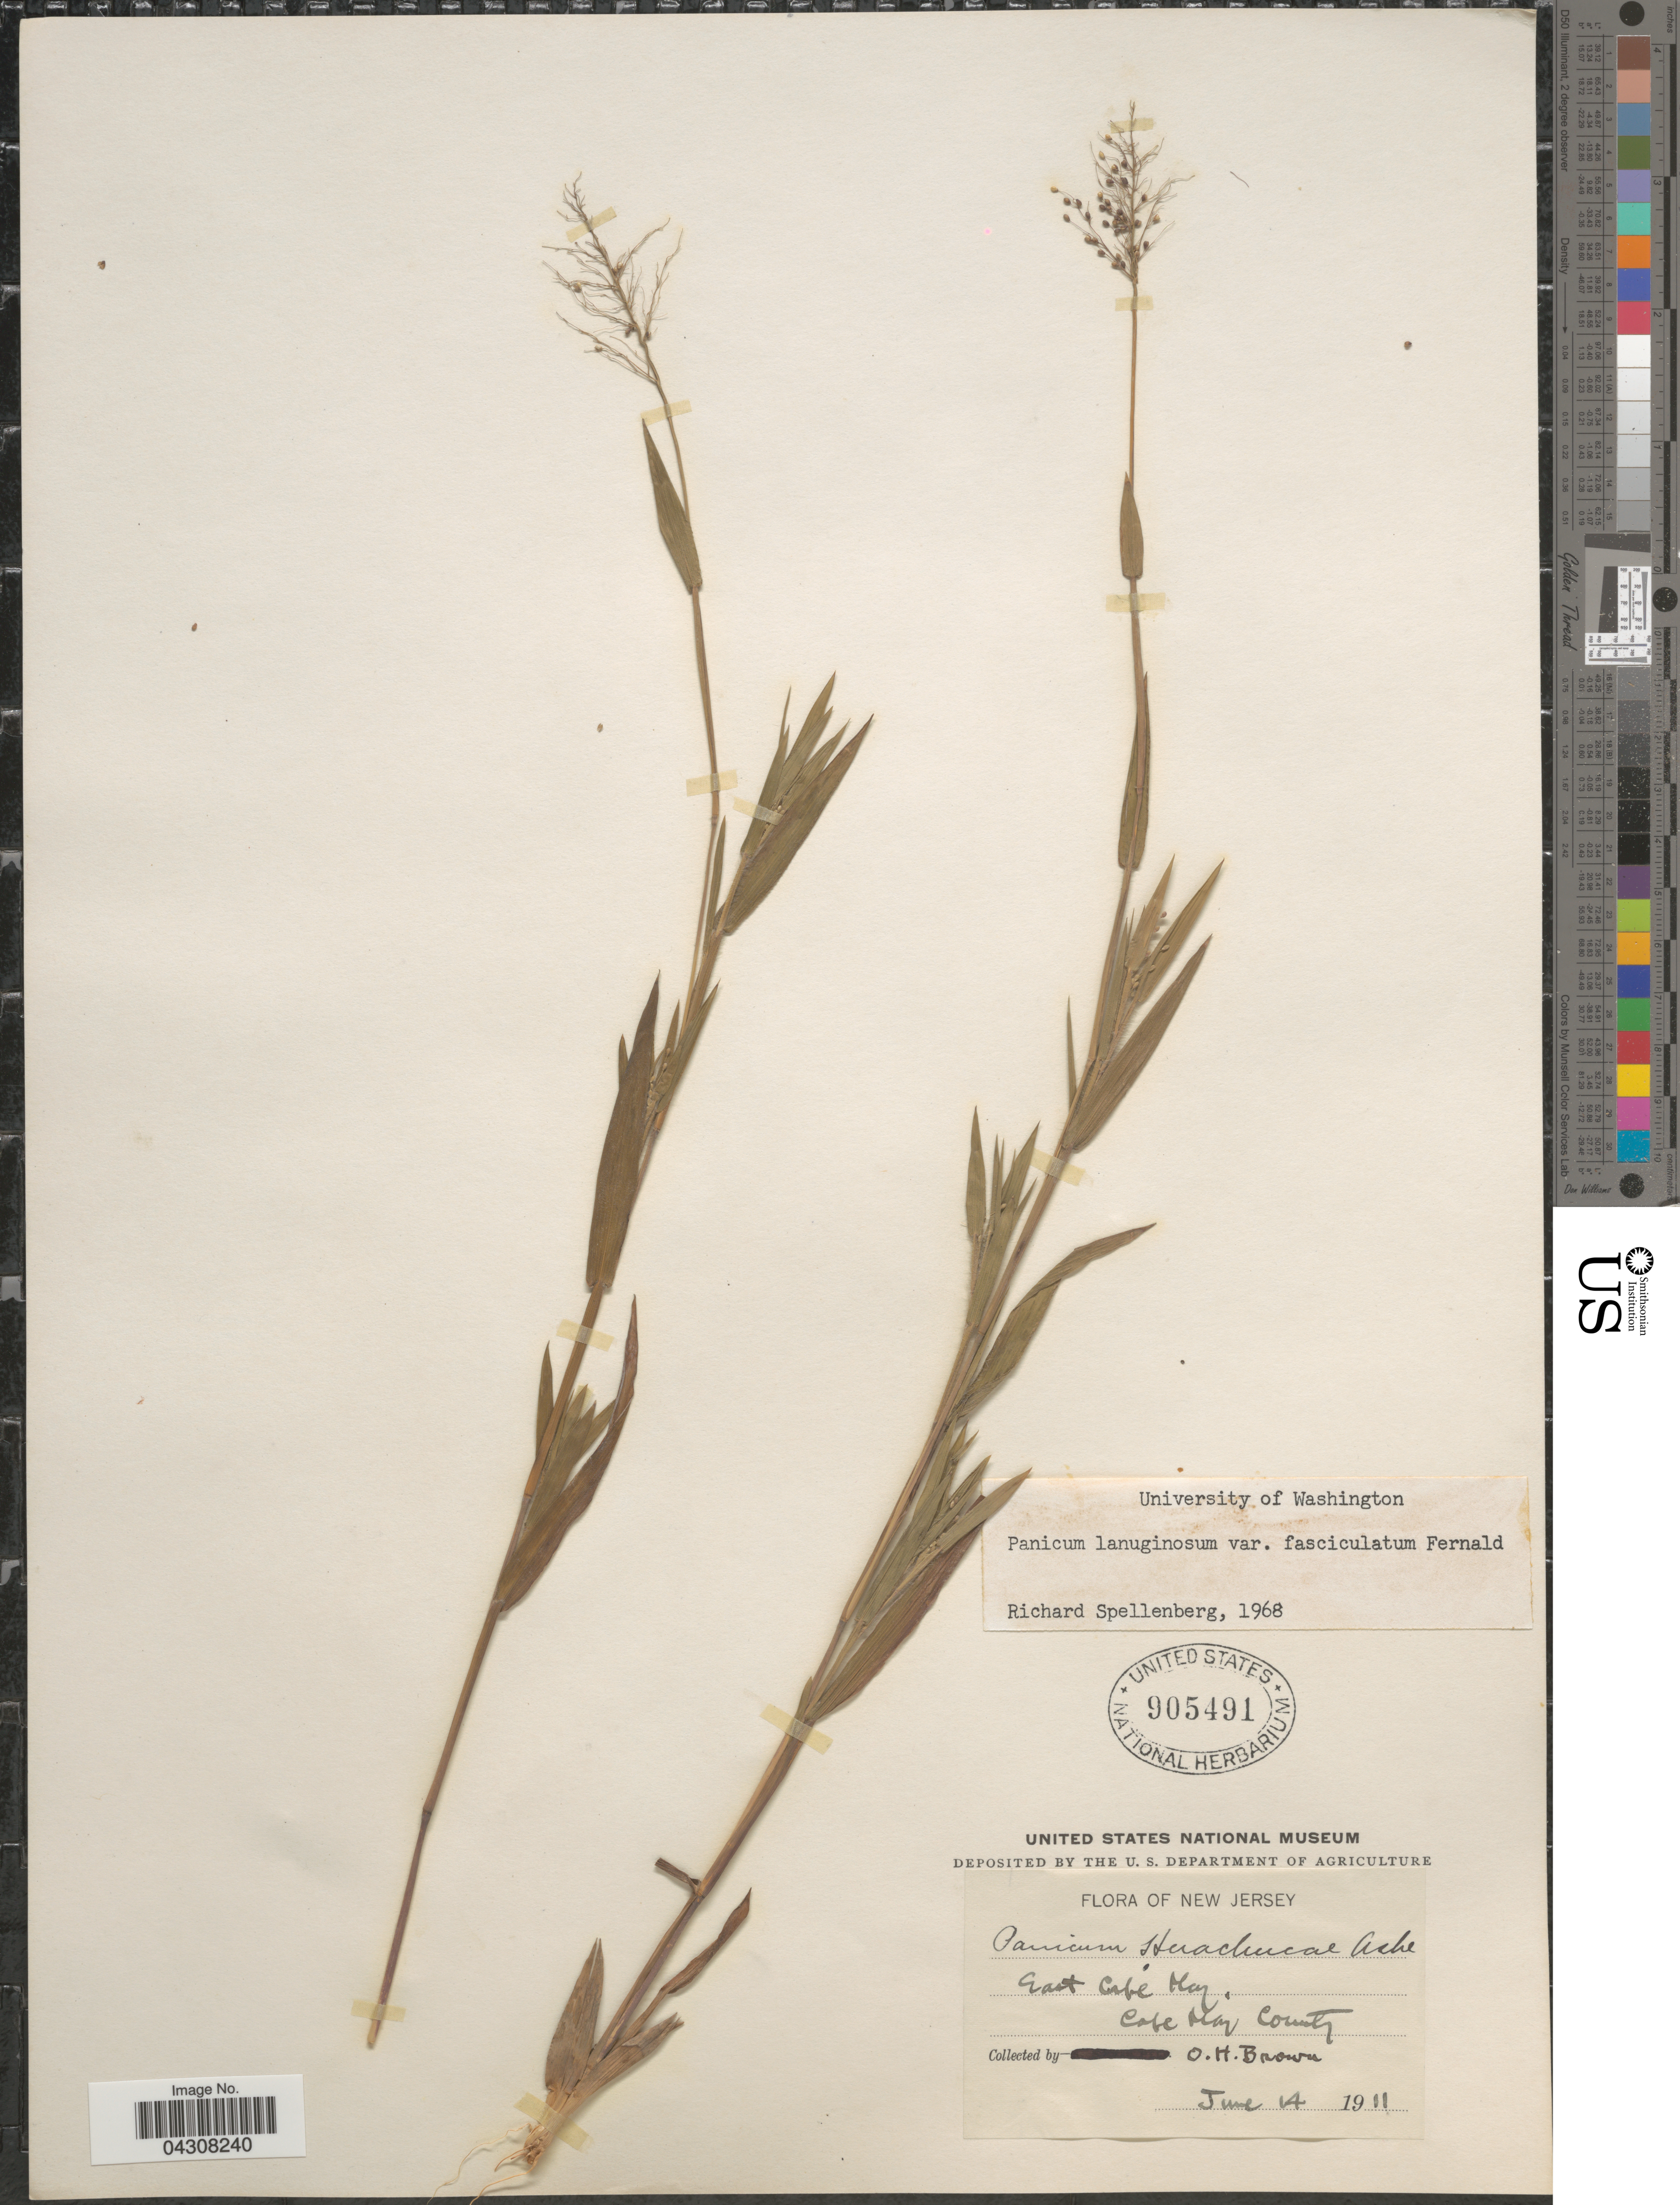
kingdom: Plantae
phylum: Tracheophyta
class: Liliopsida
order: Poales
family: Poaceae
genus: Dichanthelium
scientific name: Dichanthelium acuminatum var. acuminatum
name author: (Sw.) Gould & C.A. Clark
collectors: O. Brown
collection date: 1911-06-14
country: United States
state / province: New Jersey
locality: East Cape May, Cape May County.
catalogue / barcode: US 905491